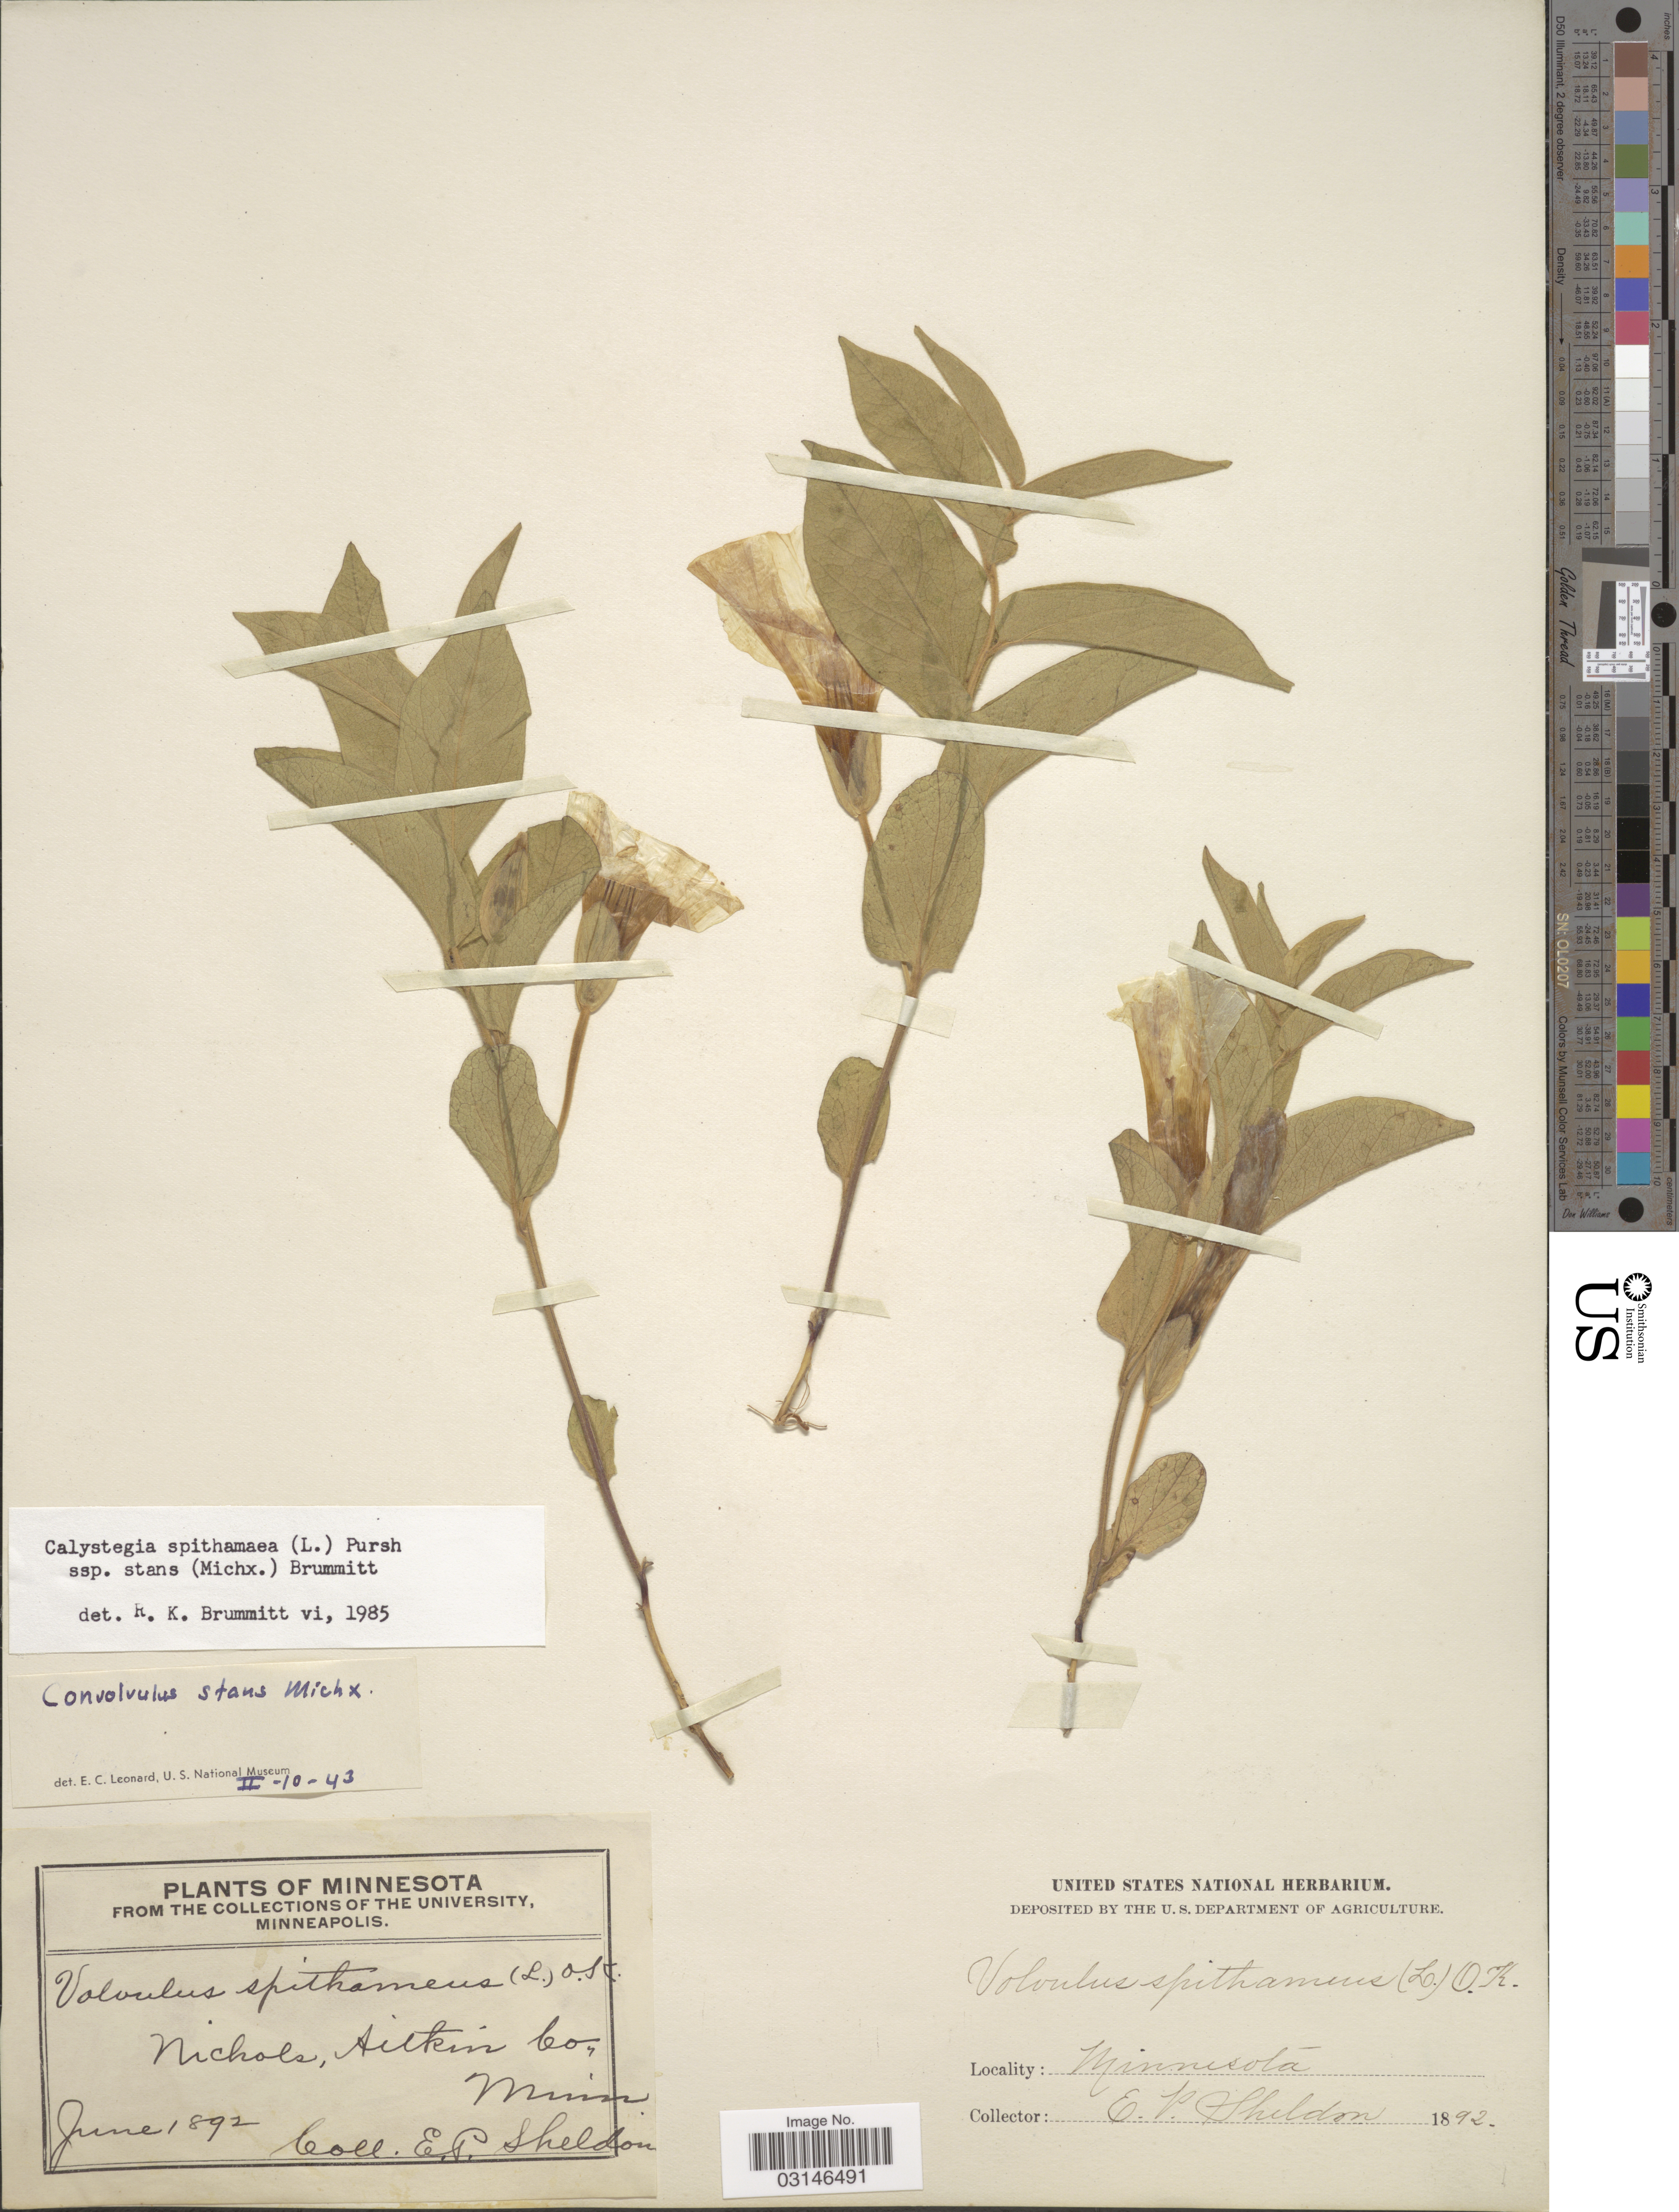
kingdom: Plantae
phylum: Tracheophyta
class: Magnoliopsida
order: Solanales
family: Convolvulaceae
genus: Calystegia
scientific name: Calystegia spithamaea subsp. stans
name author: (Michx.) Brummitt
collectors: E. P. Sheldon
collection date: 1892-06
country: United States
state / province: Minnesota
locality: Nichols, Aitkin Co.